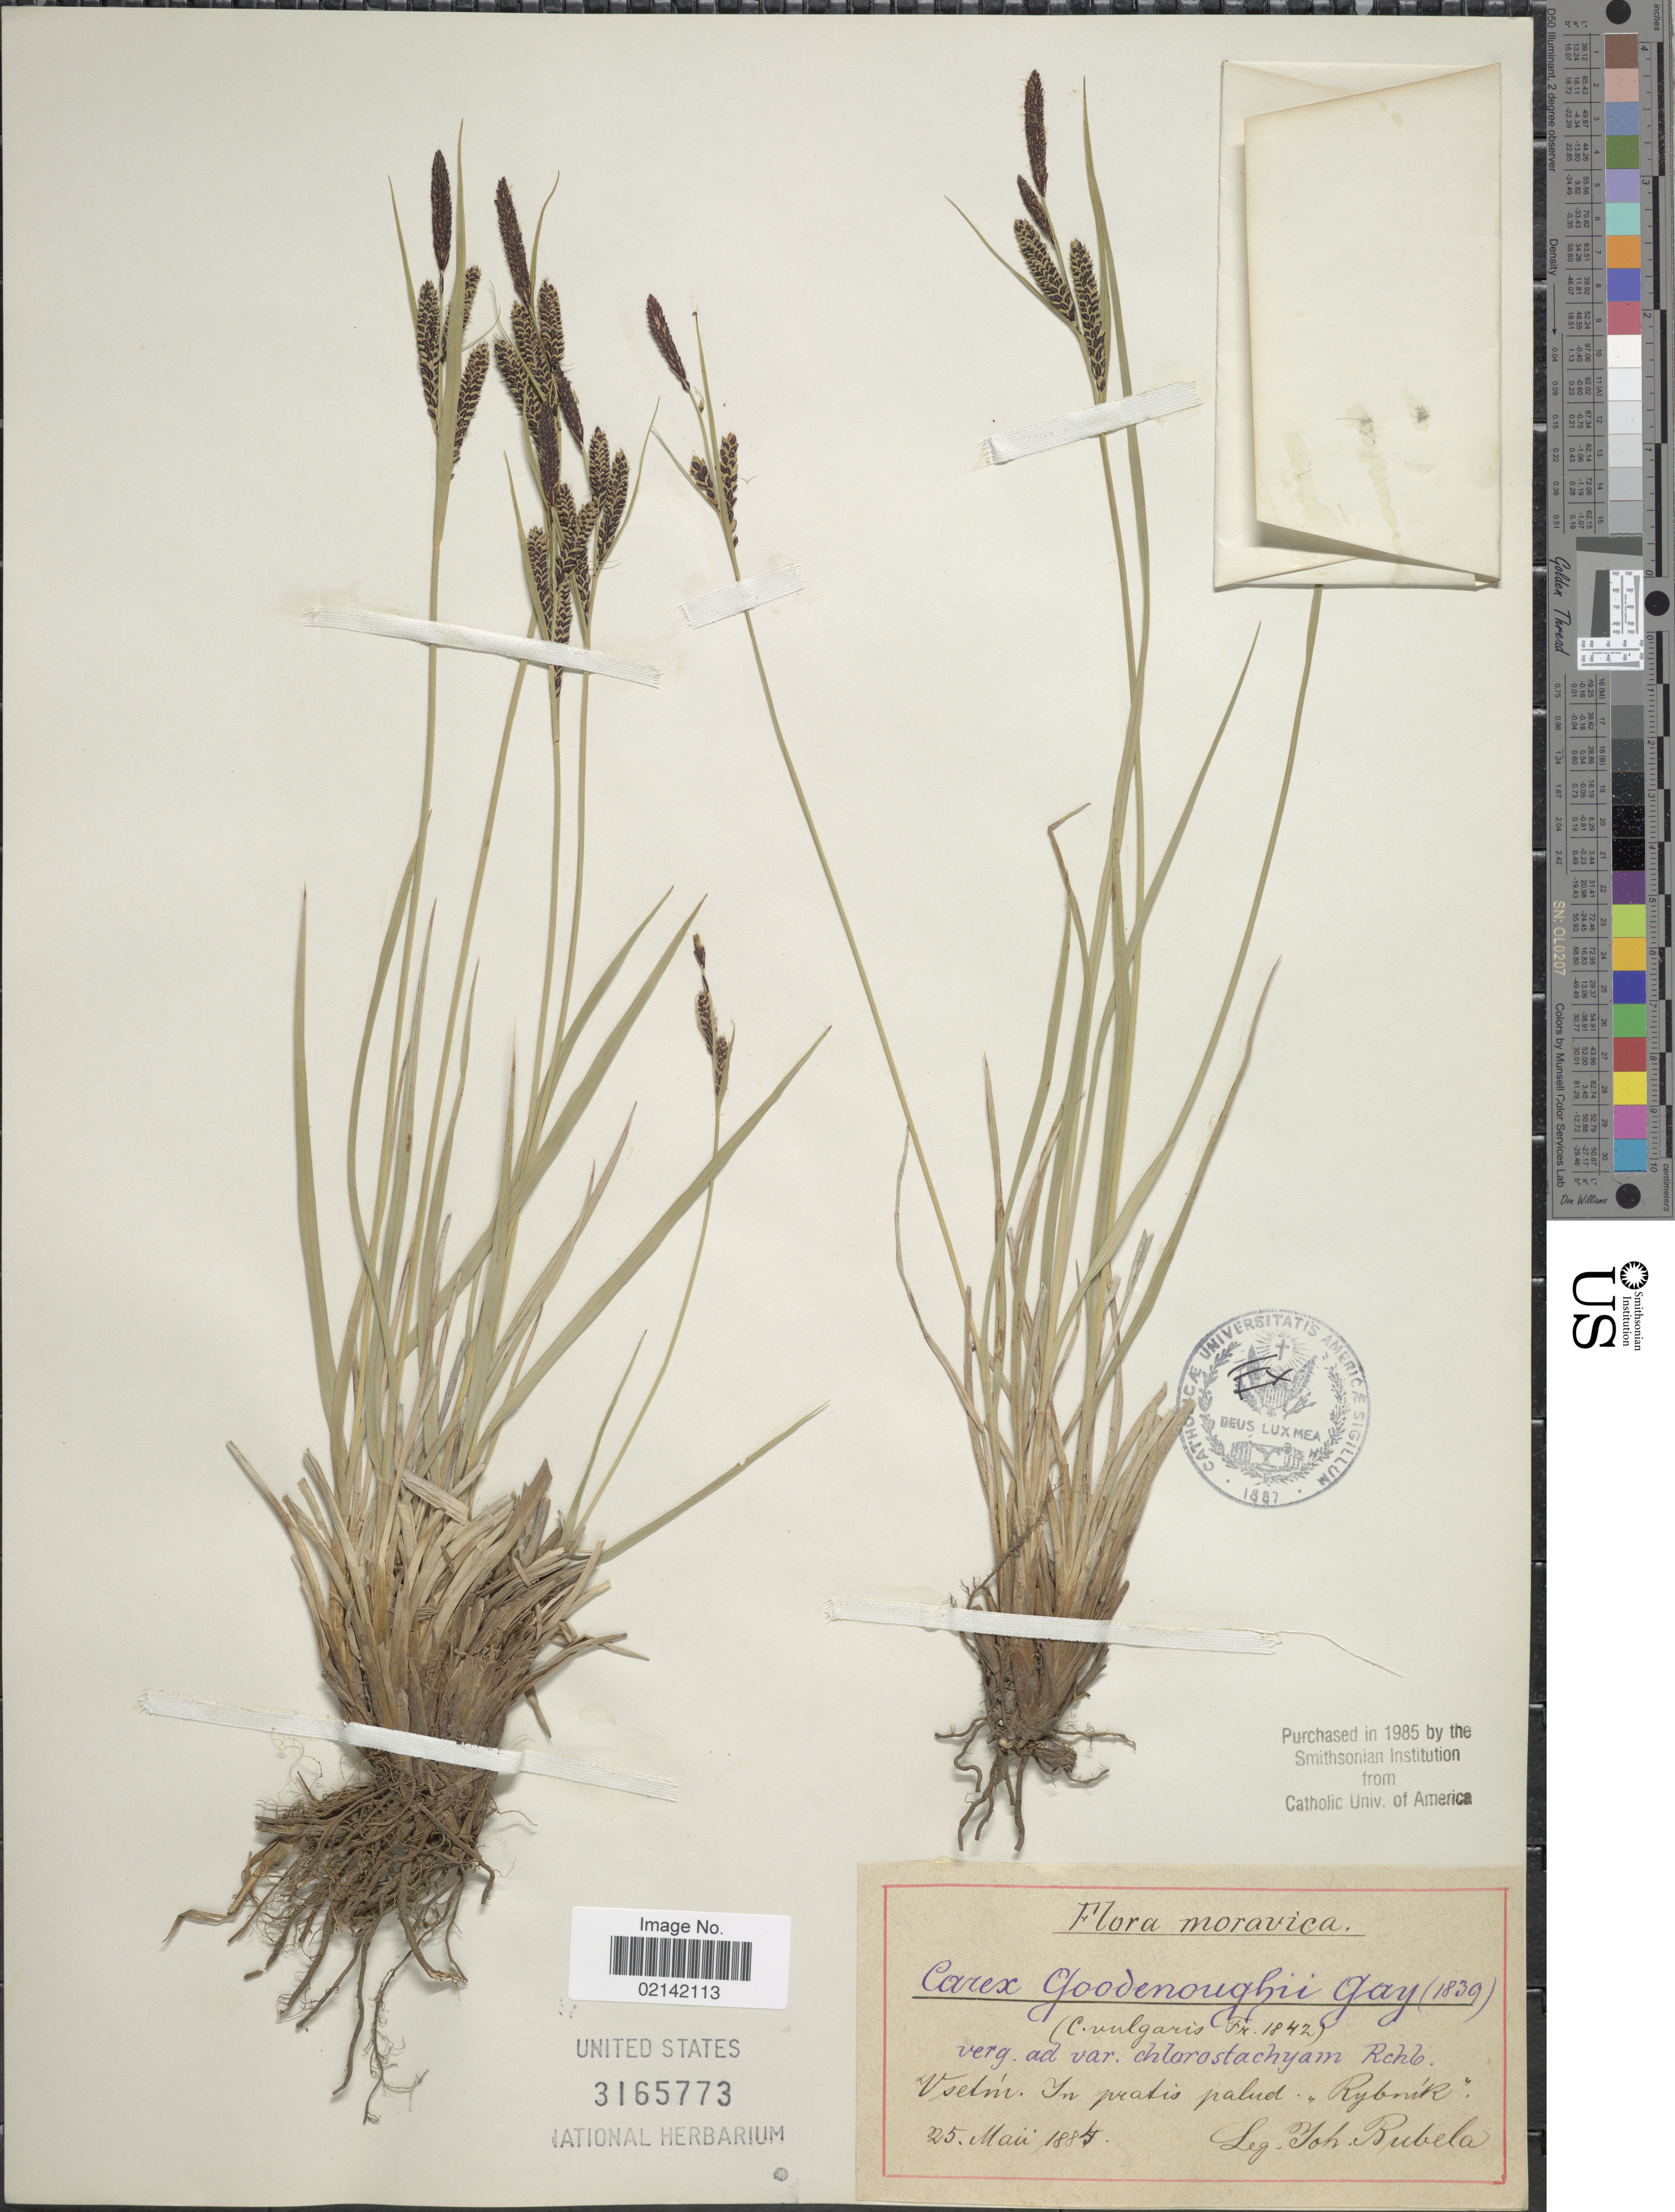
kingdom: Plantae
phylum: Tracheophyta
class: Liliopsida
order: Poales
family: Cyperaceae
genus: Carex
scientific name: Carex nigra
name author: (L.) Reichard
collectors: J. Rubela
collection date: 1884-05-25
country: Poland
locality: Moravica, Vsetni, In pratis palud, Rybnik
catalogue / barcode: US 3165773